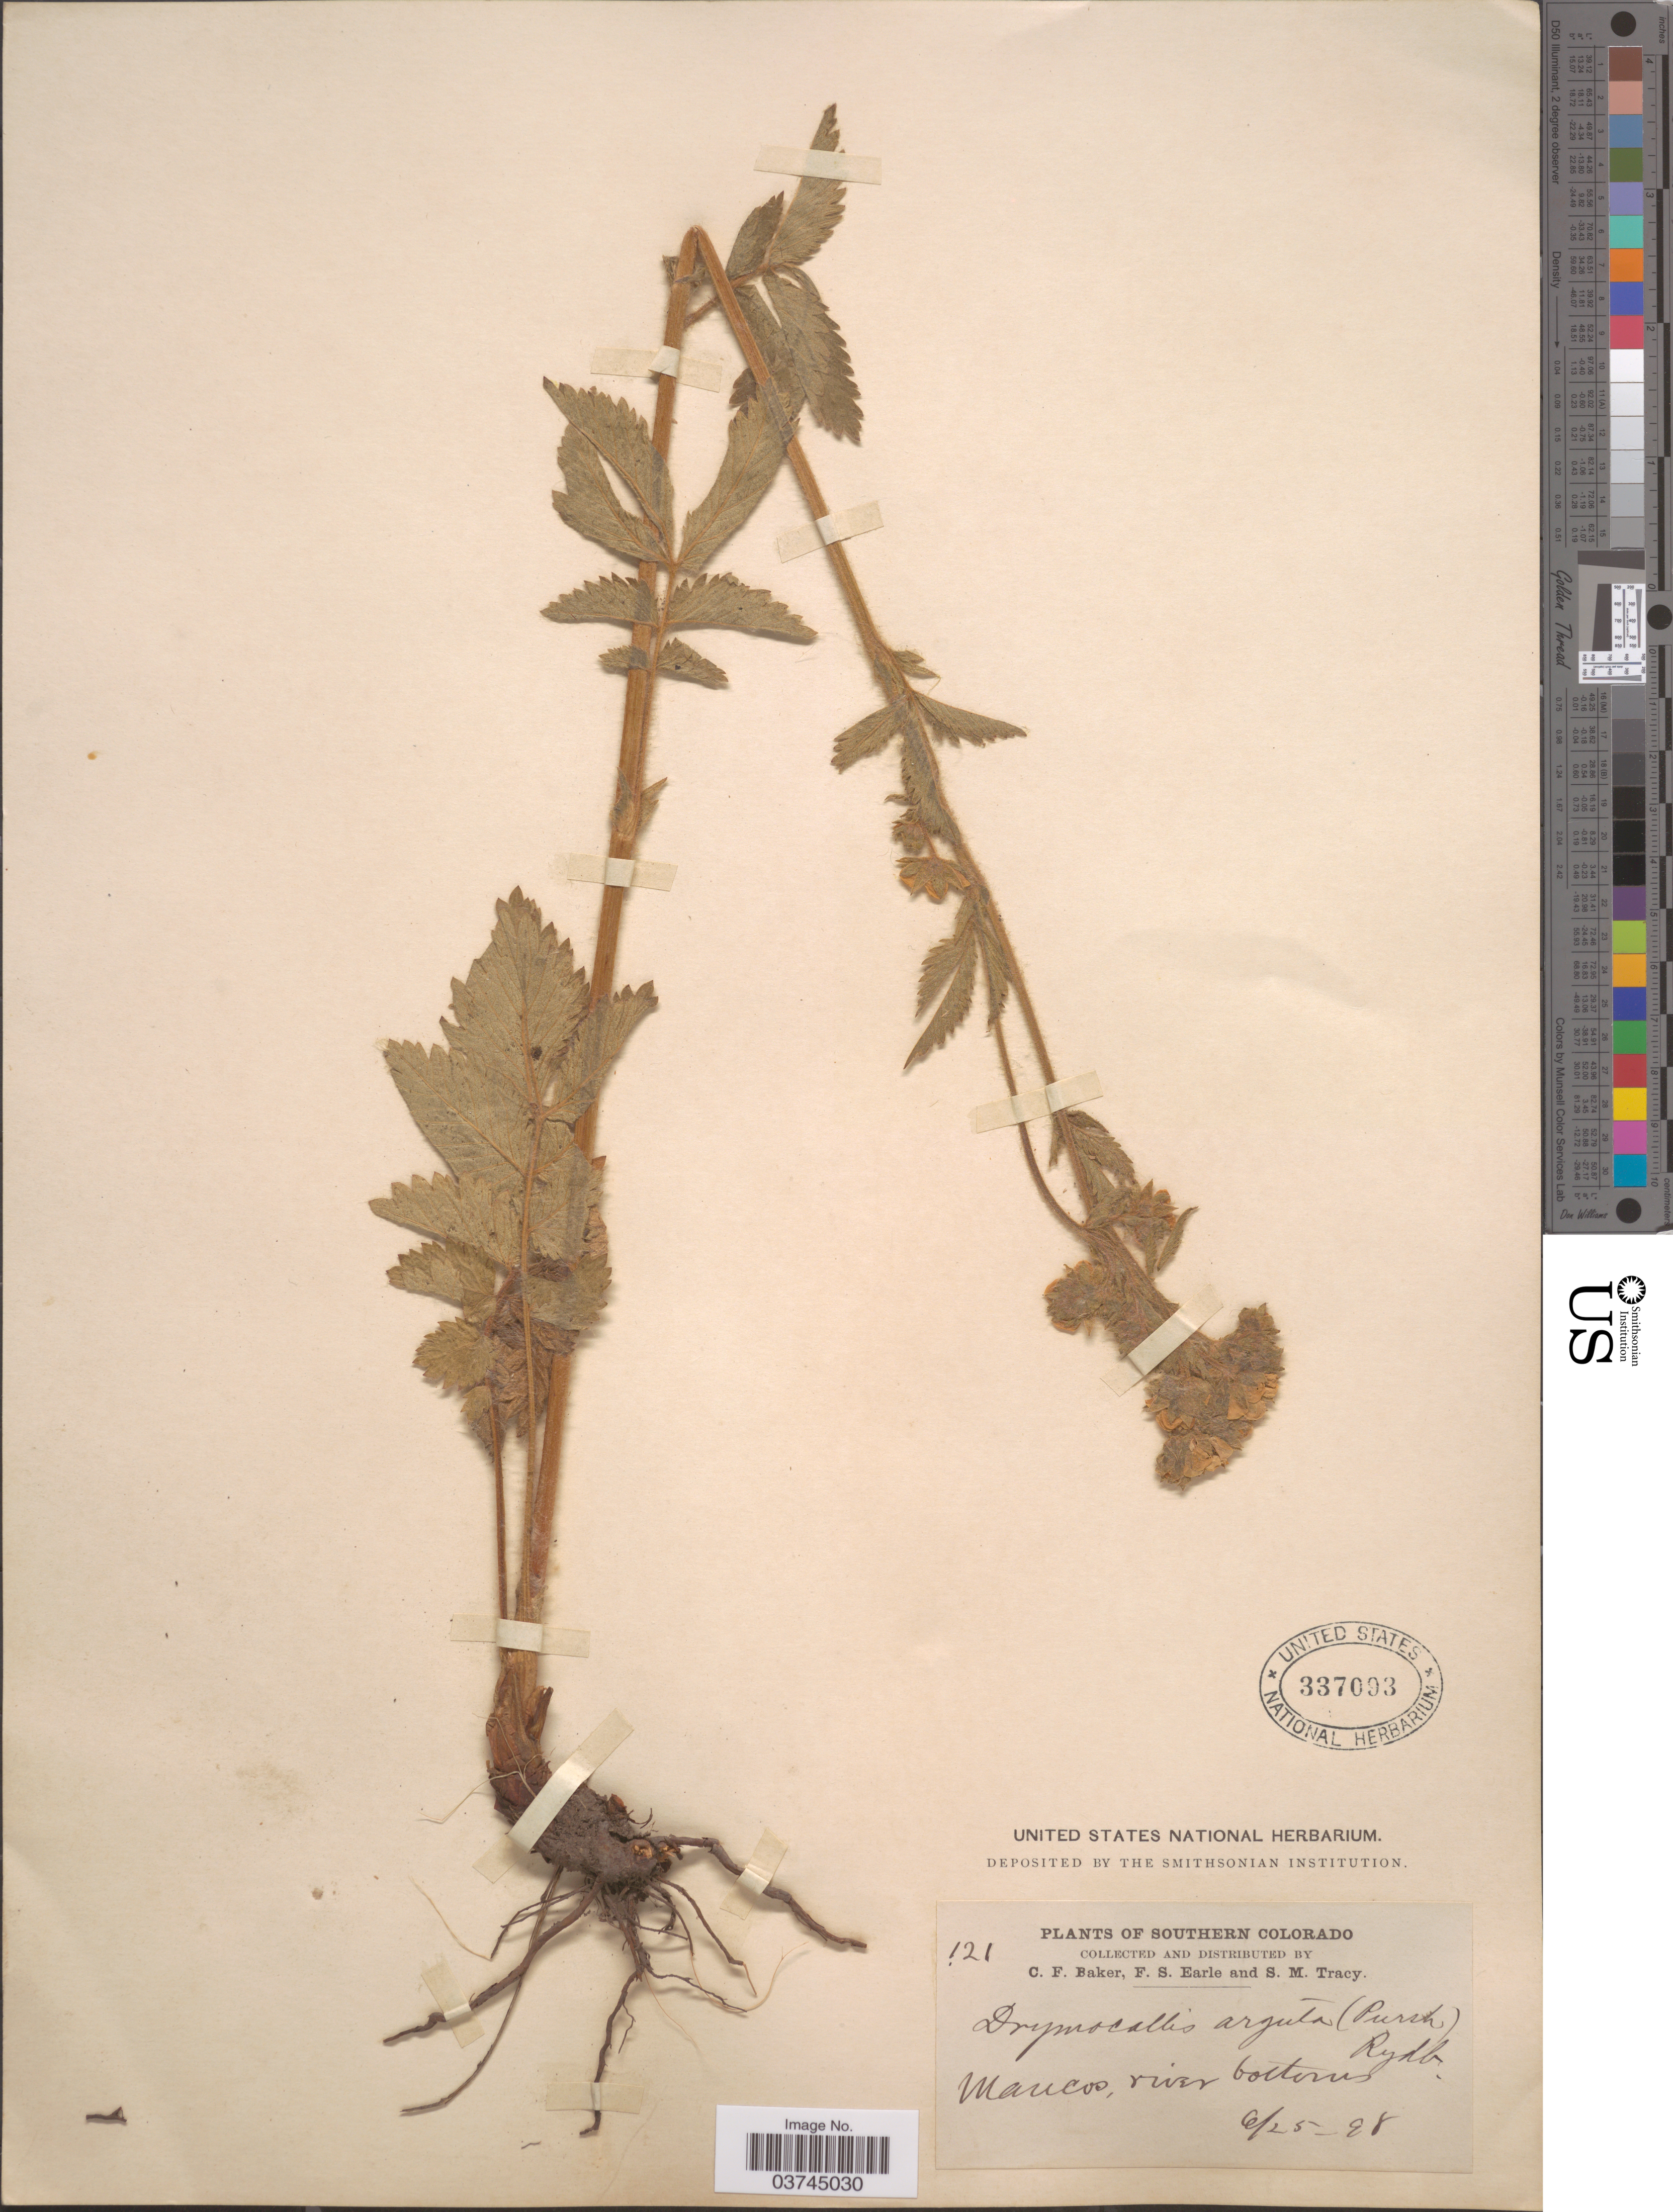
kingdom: Plantae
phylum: Tracheophyta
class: Magnoliopsida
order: Rosales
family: Rosaceae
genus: Drymocallis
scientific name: Drymocallis arguta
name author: (Pursh) Rydb.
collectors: C. F. Baker, F. S. Earle & S. M. Tracy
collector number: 121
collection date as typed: Transcribed d/m/y: 25/6/98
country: United States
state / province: Colorado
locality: Southern Colorado. Mancos, river bottoms.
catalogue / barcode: US 337093